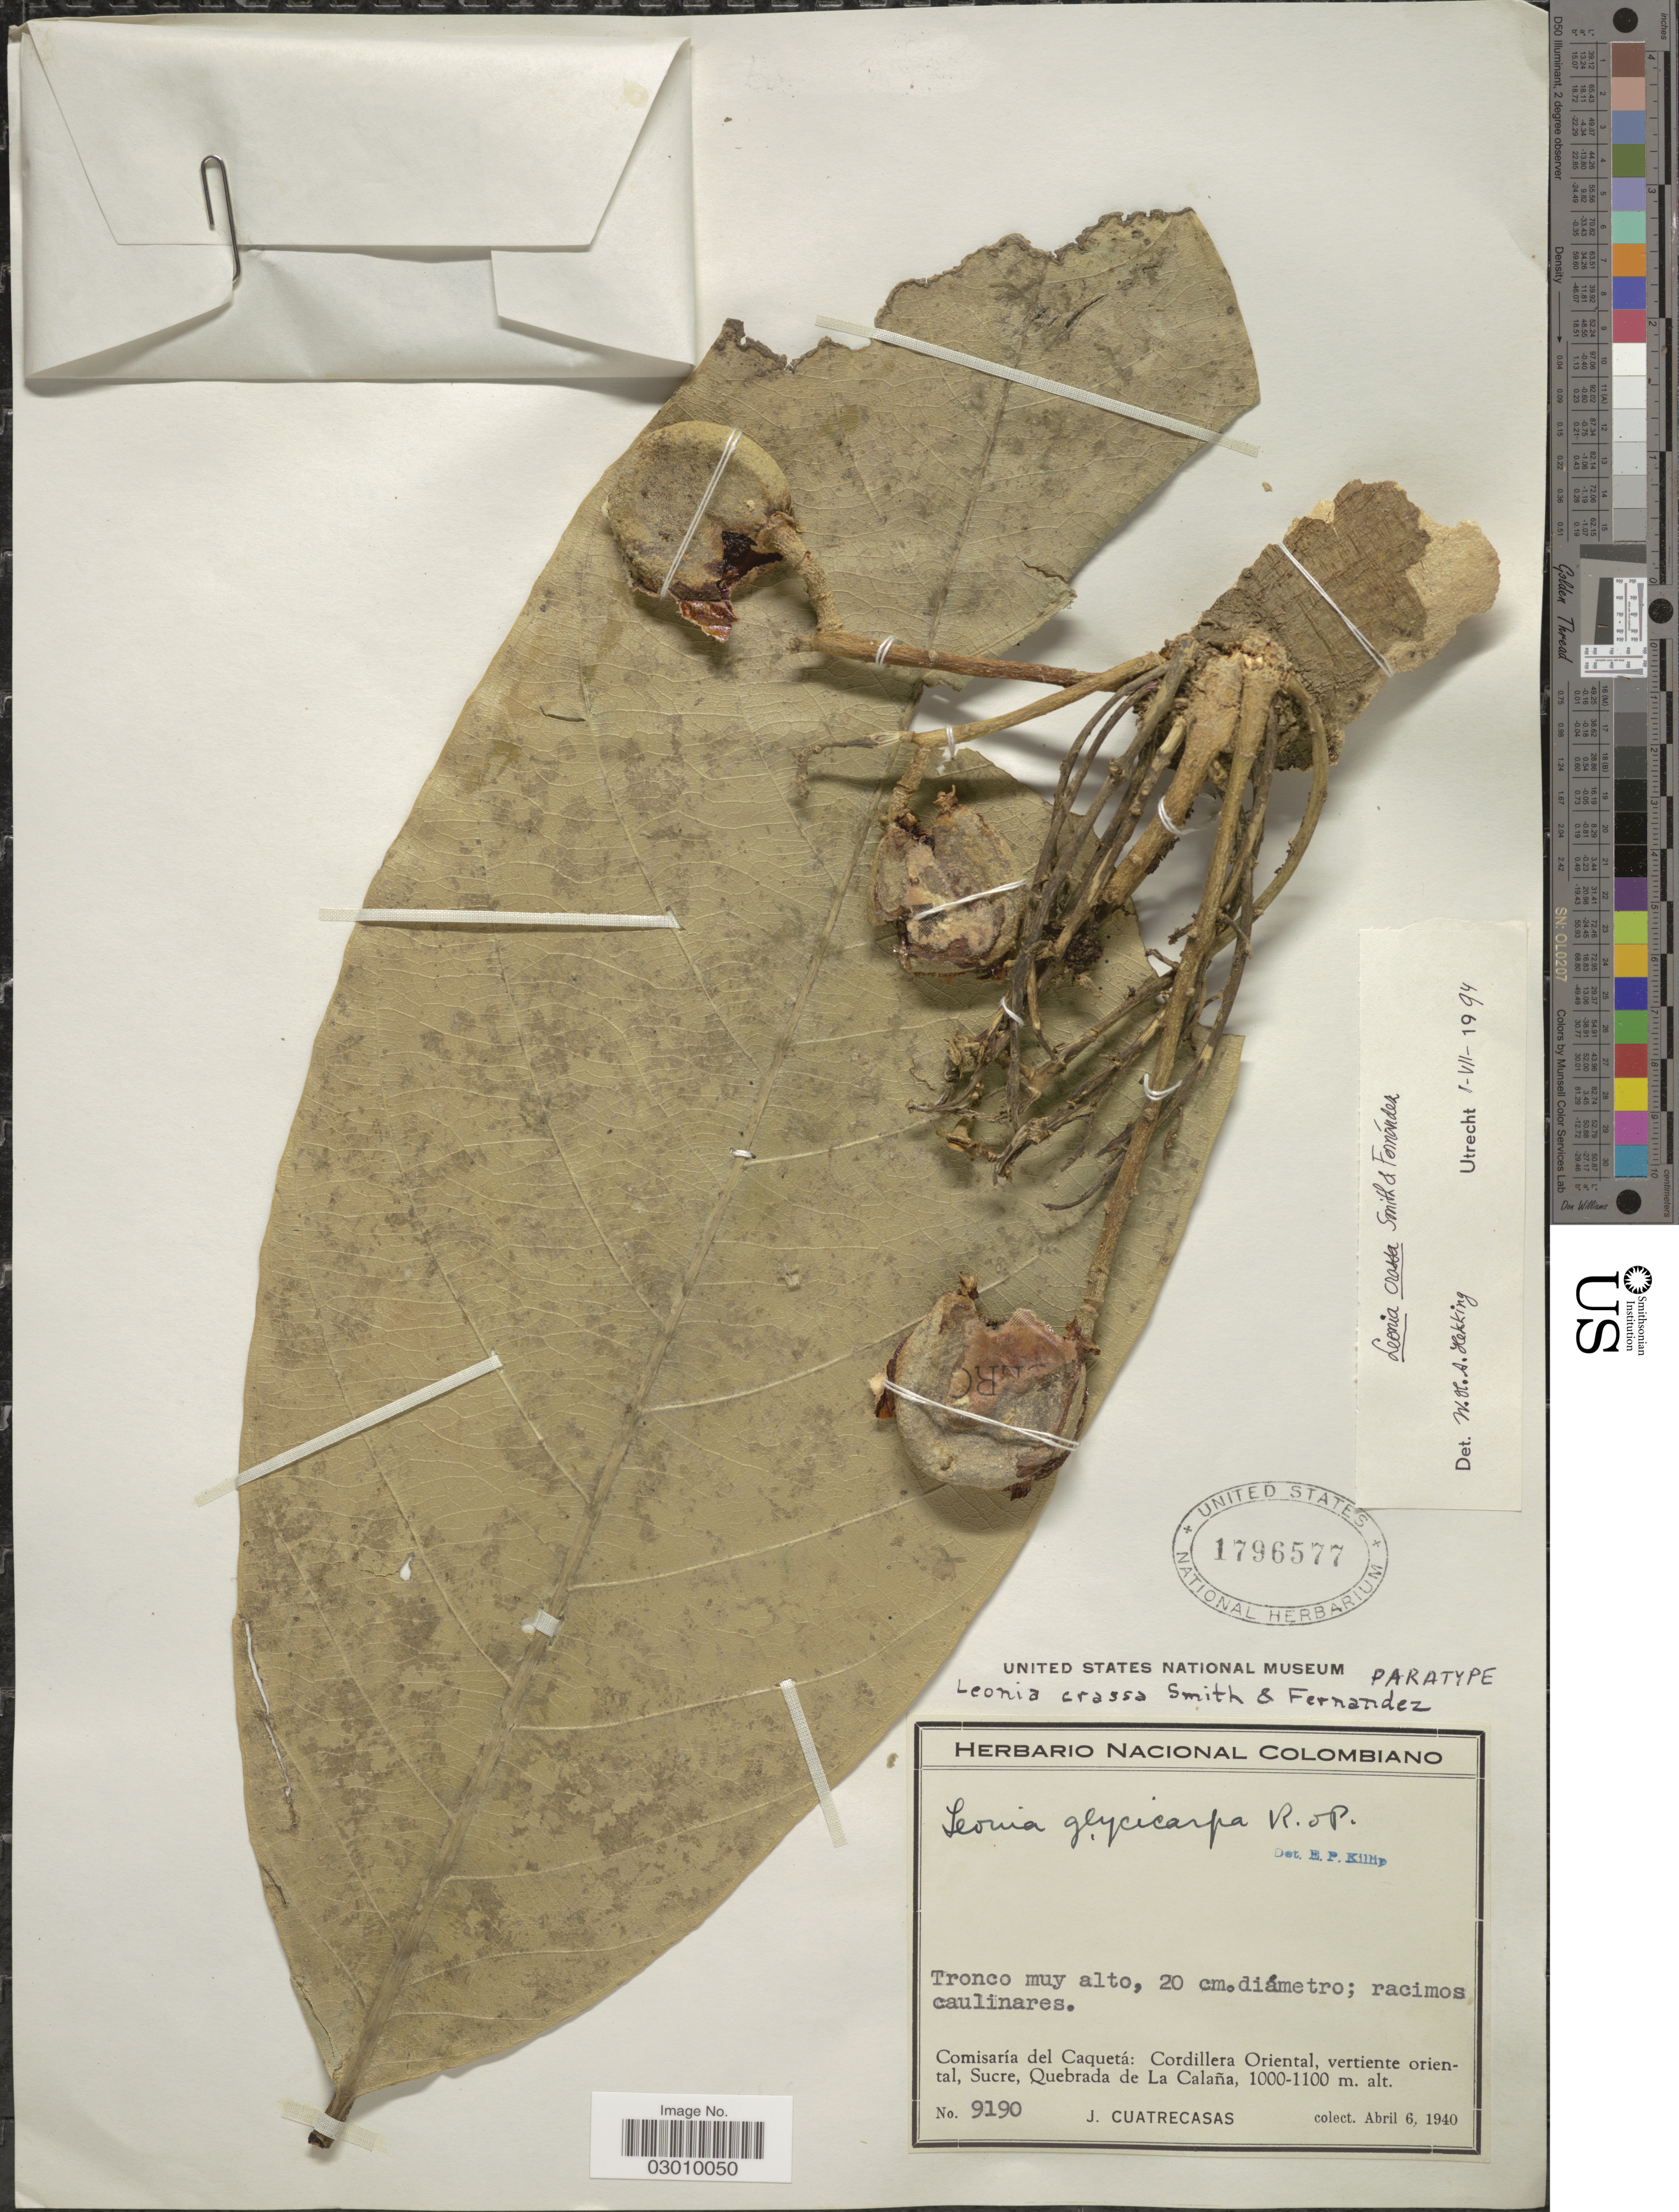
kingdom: Plantae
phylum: Tracheophyta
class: Magnoliopsida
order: Malpighiales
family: Violaceae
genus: Leonia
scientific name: Leonia crassa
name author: L.B. Sm. & A. Fernández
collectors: J. Cuatrecasas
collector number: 9190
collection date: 1940-04-06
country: Colombia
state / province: Caquetá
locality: Comisaría del Caquetá: Cordillera Oriental, vertiente oriental, Sucre, Quebrada de la Calaña.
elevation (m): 1000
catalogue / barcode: US 1796577